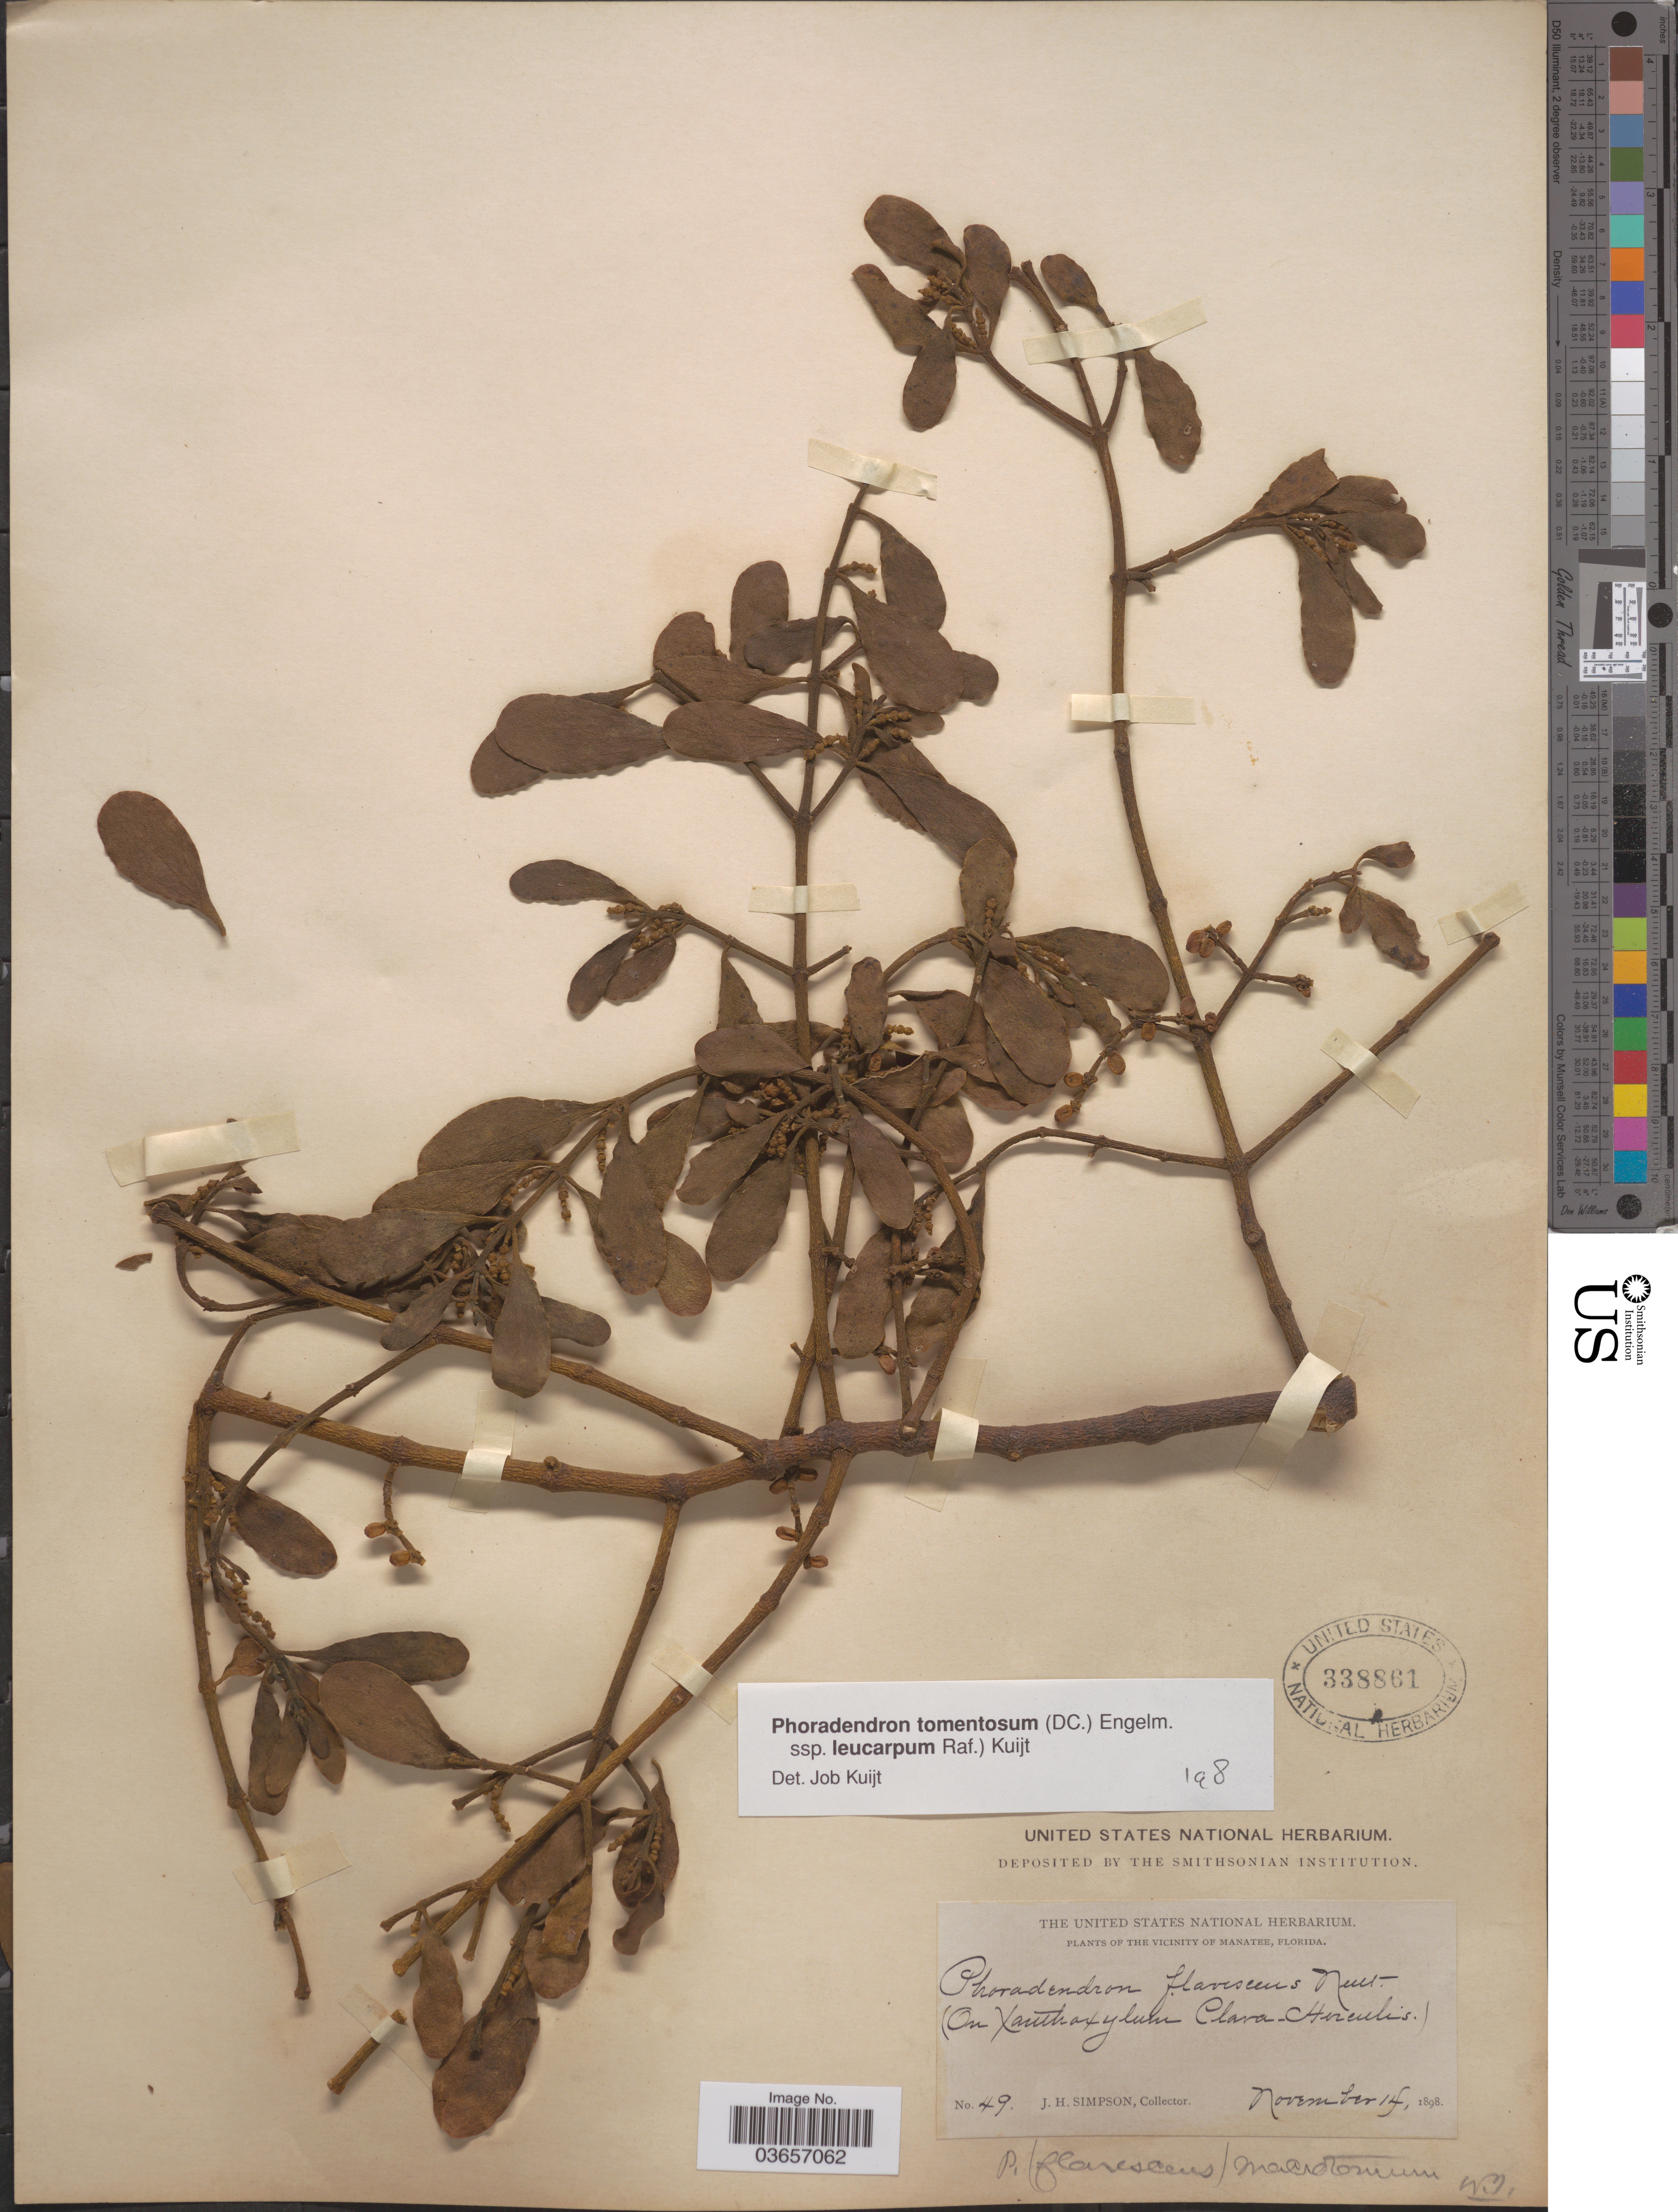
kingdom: Plantae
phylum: Tracheophyta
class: Magnoliopsida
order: Santalales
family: Viscaceae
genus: Phoradendron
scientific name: Phoradendron tomentosum subsp. leucarpum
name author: DC.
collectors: J. H. Simpson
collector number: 49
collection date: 1898-11-14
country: United States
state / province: Florida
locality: The vicinity of Manatee.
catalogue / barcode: US 338861